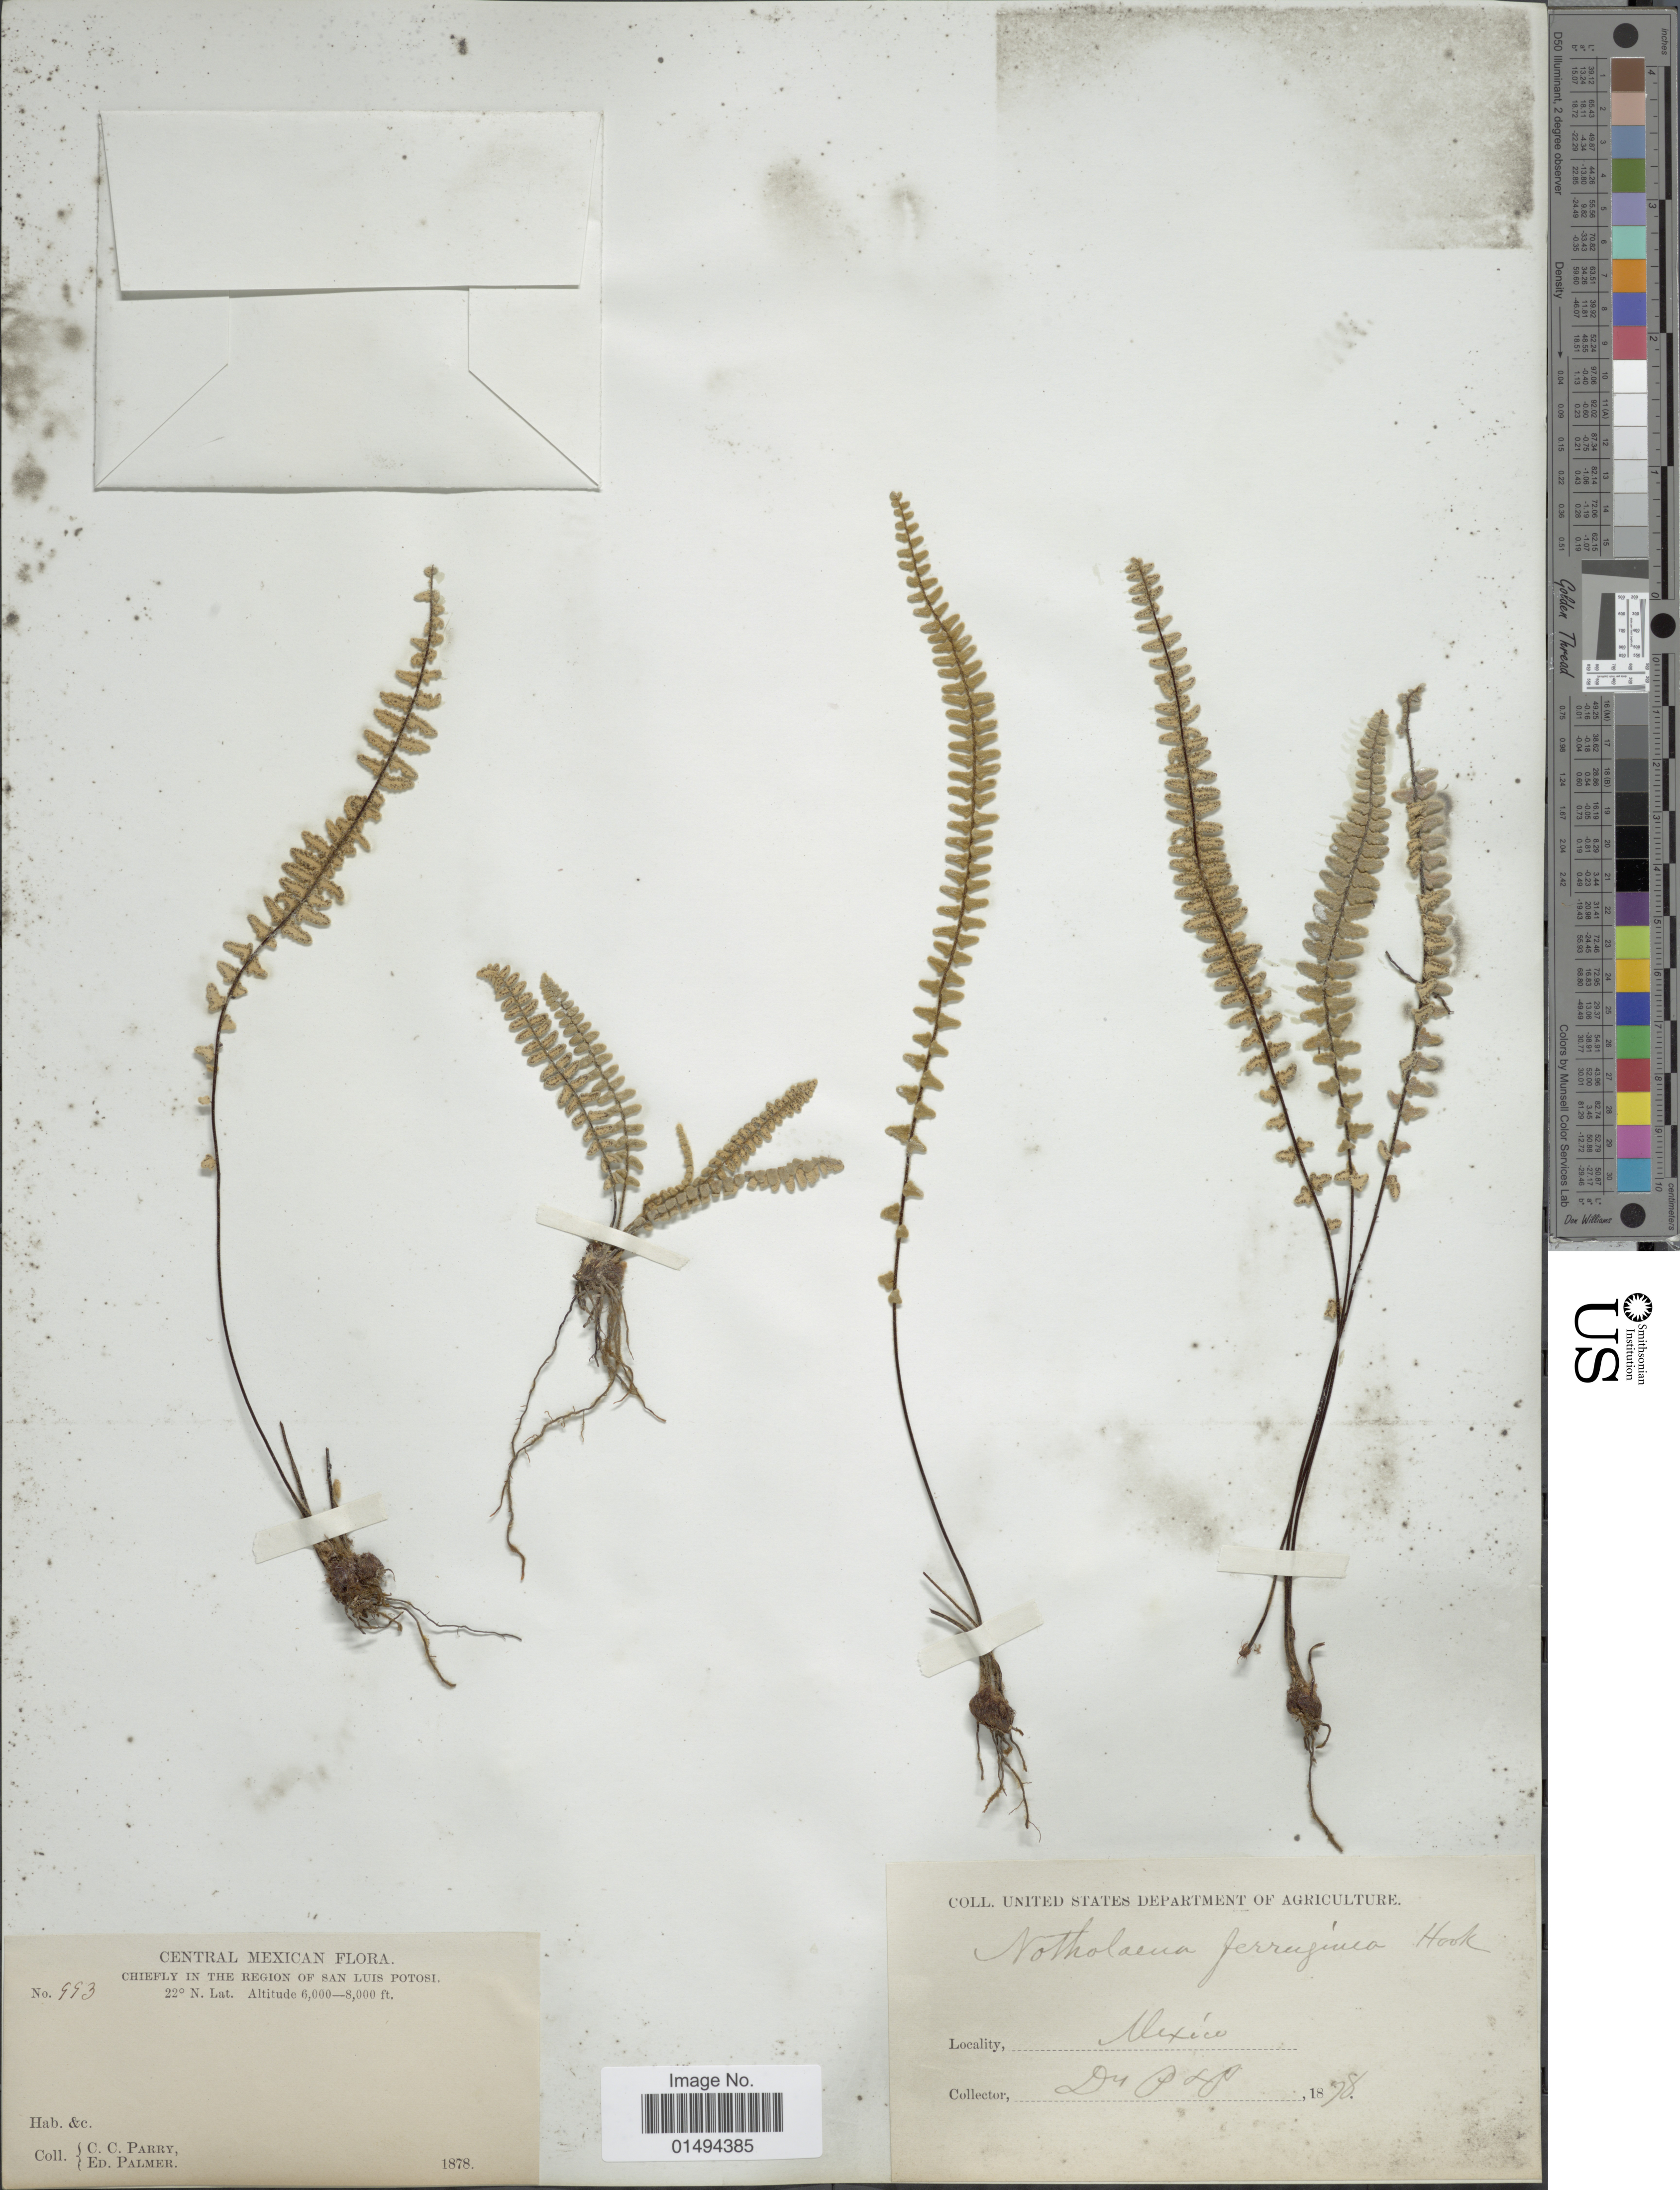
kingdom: Plantae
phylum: Tracheophyta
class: Polypodiopsida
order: Polypodiales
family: Pteridaceae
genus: Myriopteris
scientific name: Myriopteris aurea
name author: (Poir.) Grusz & Windham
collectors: C. C. Parry & E. Palmer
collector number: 993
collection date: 1878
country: Mexico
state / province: San Luis Potosí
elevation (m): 1829